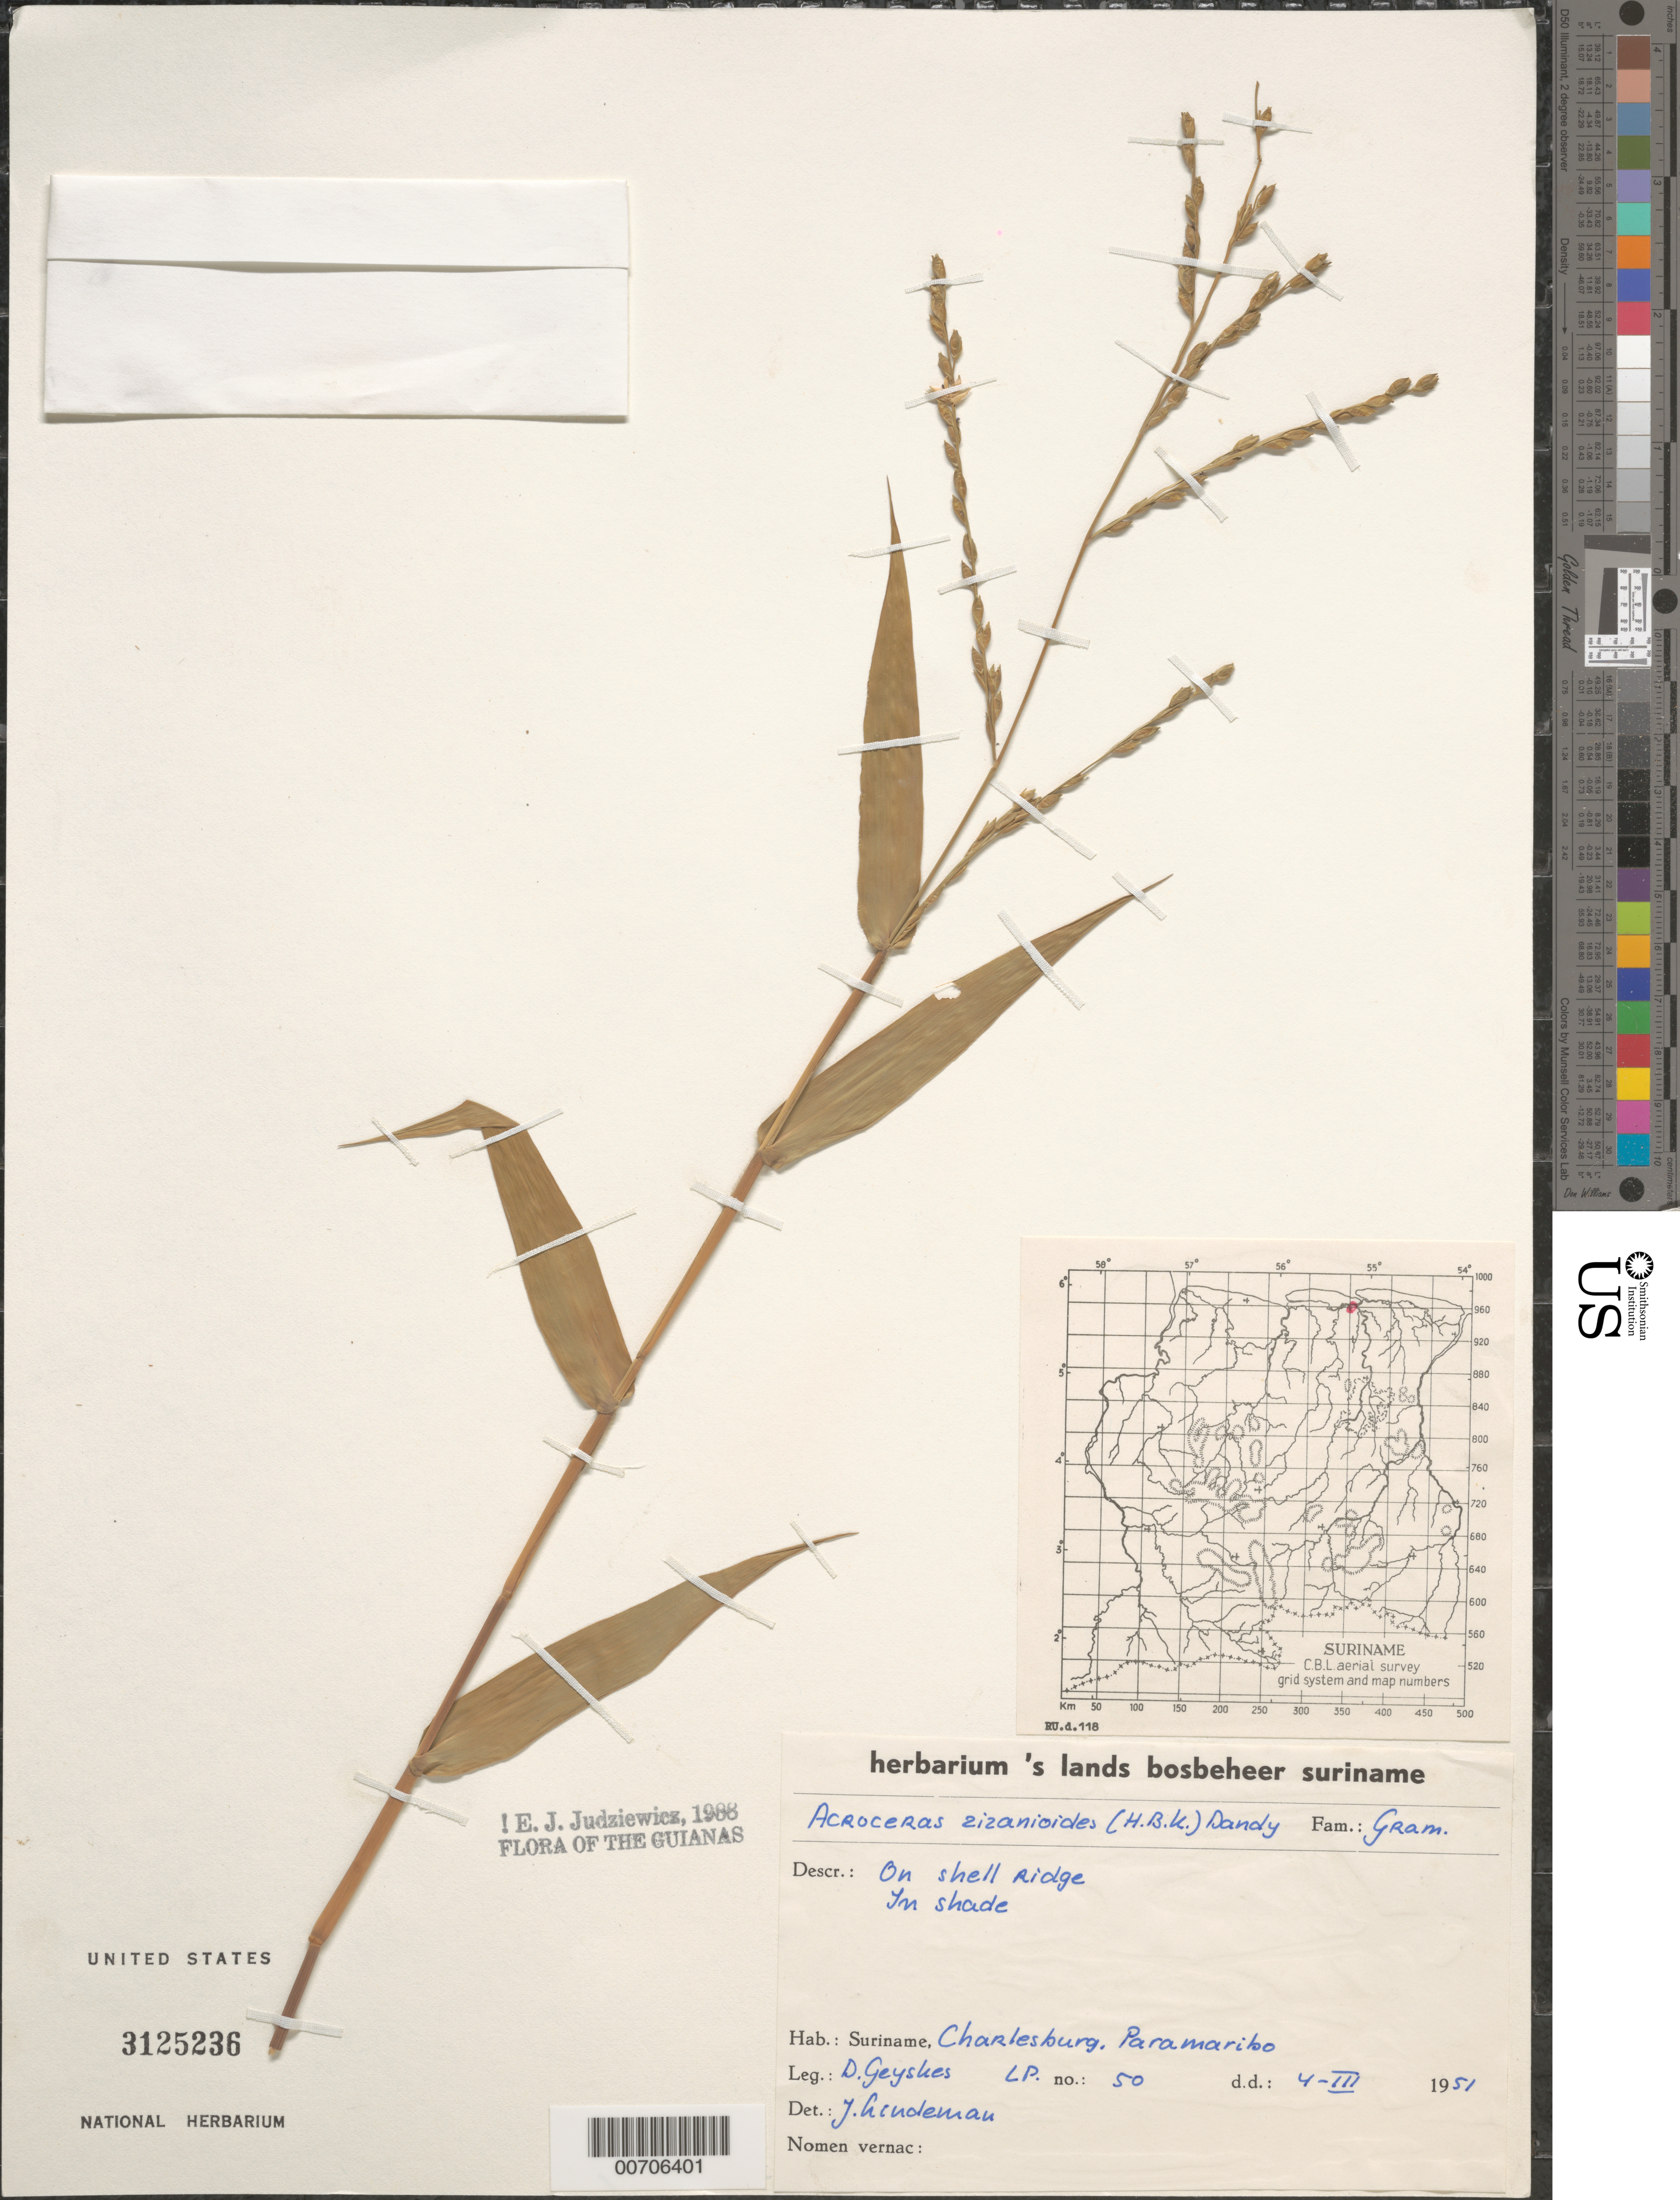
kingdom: Plantae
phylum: Tracheophyta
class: Liliopsida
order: Poales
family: Poaceae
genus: Acroceras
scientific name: Acroceras zizanioides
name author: (Kunth) Dandy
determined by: Lindeman, J. C.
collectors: D. Geijskes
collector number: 50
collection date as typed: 4-Mar-51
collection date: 1951-03-04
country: Suriname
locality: Charlesburg, near Paramaribo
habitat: Shell ridge, in shade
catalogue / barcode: US 3125236